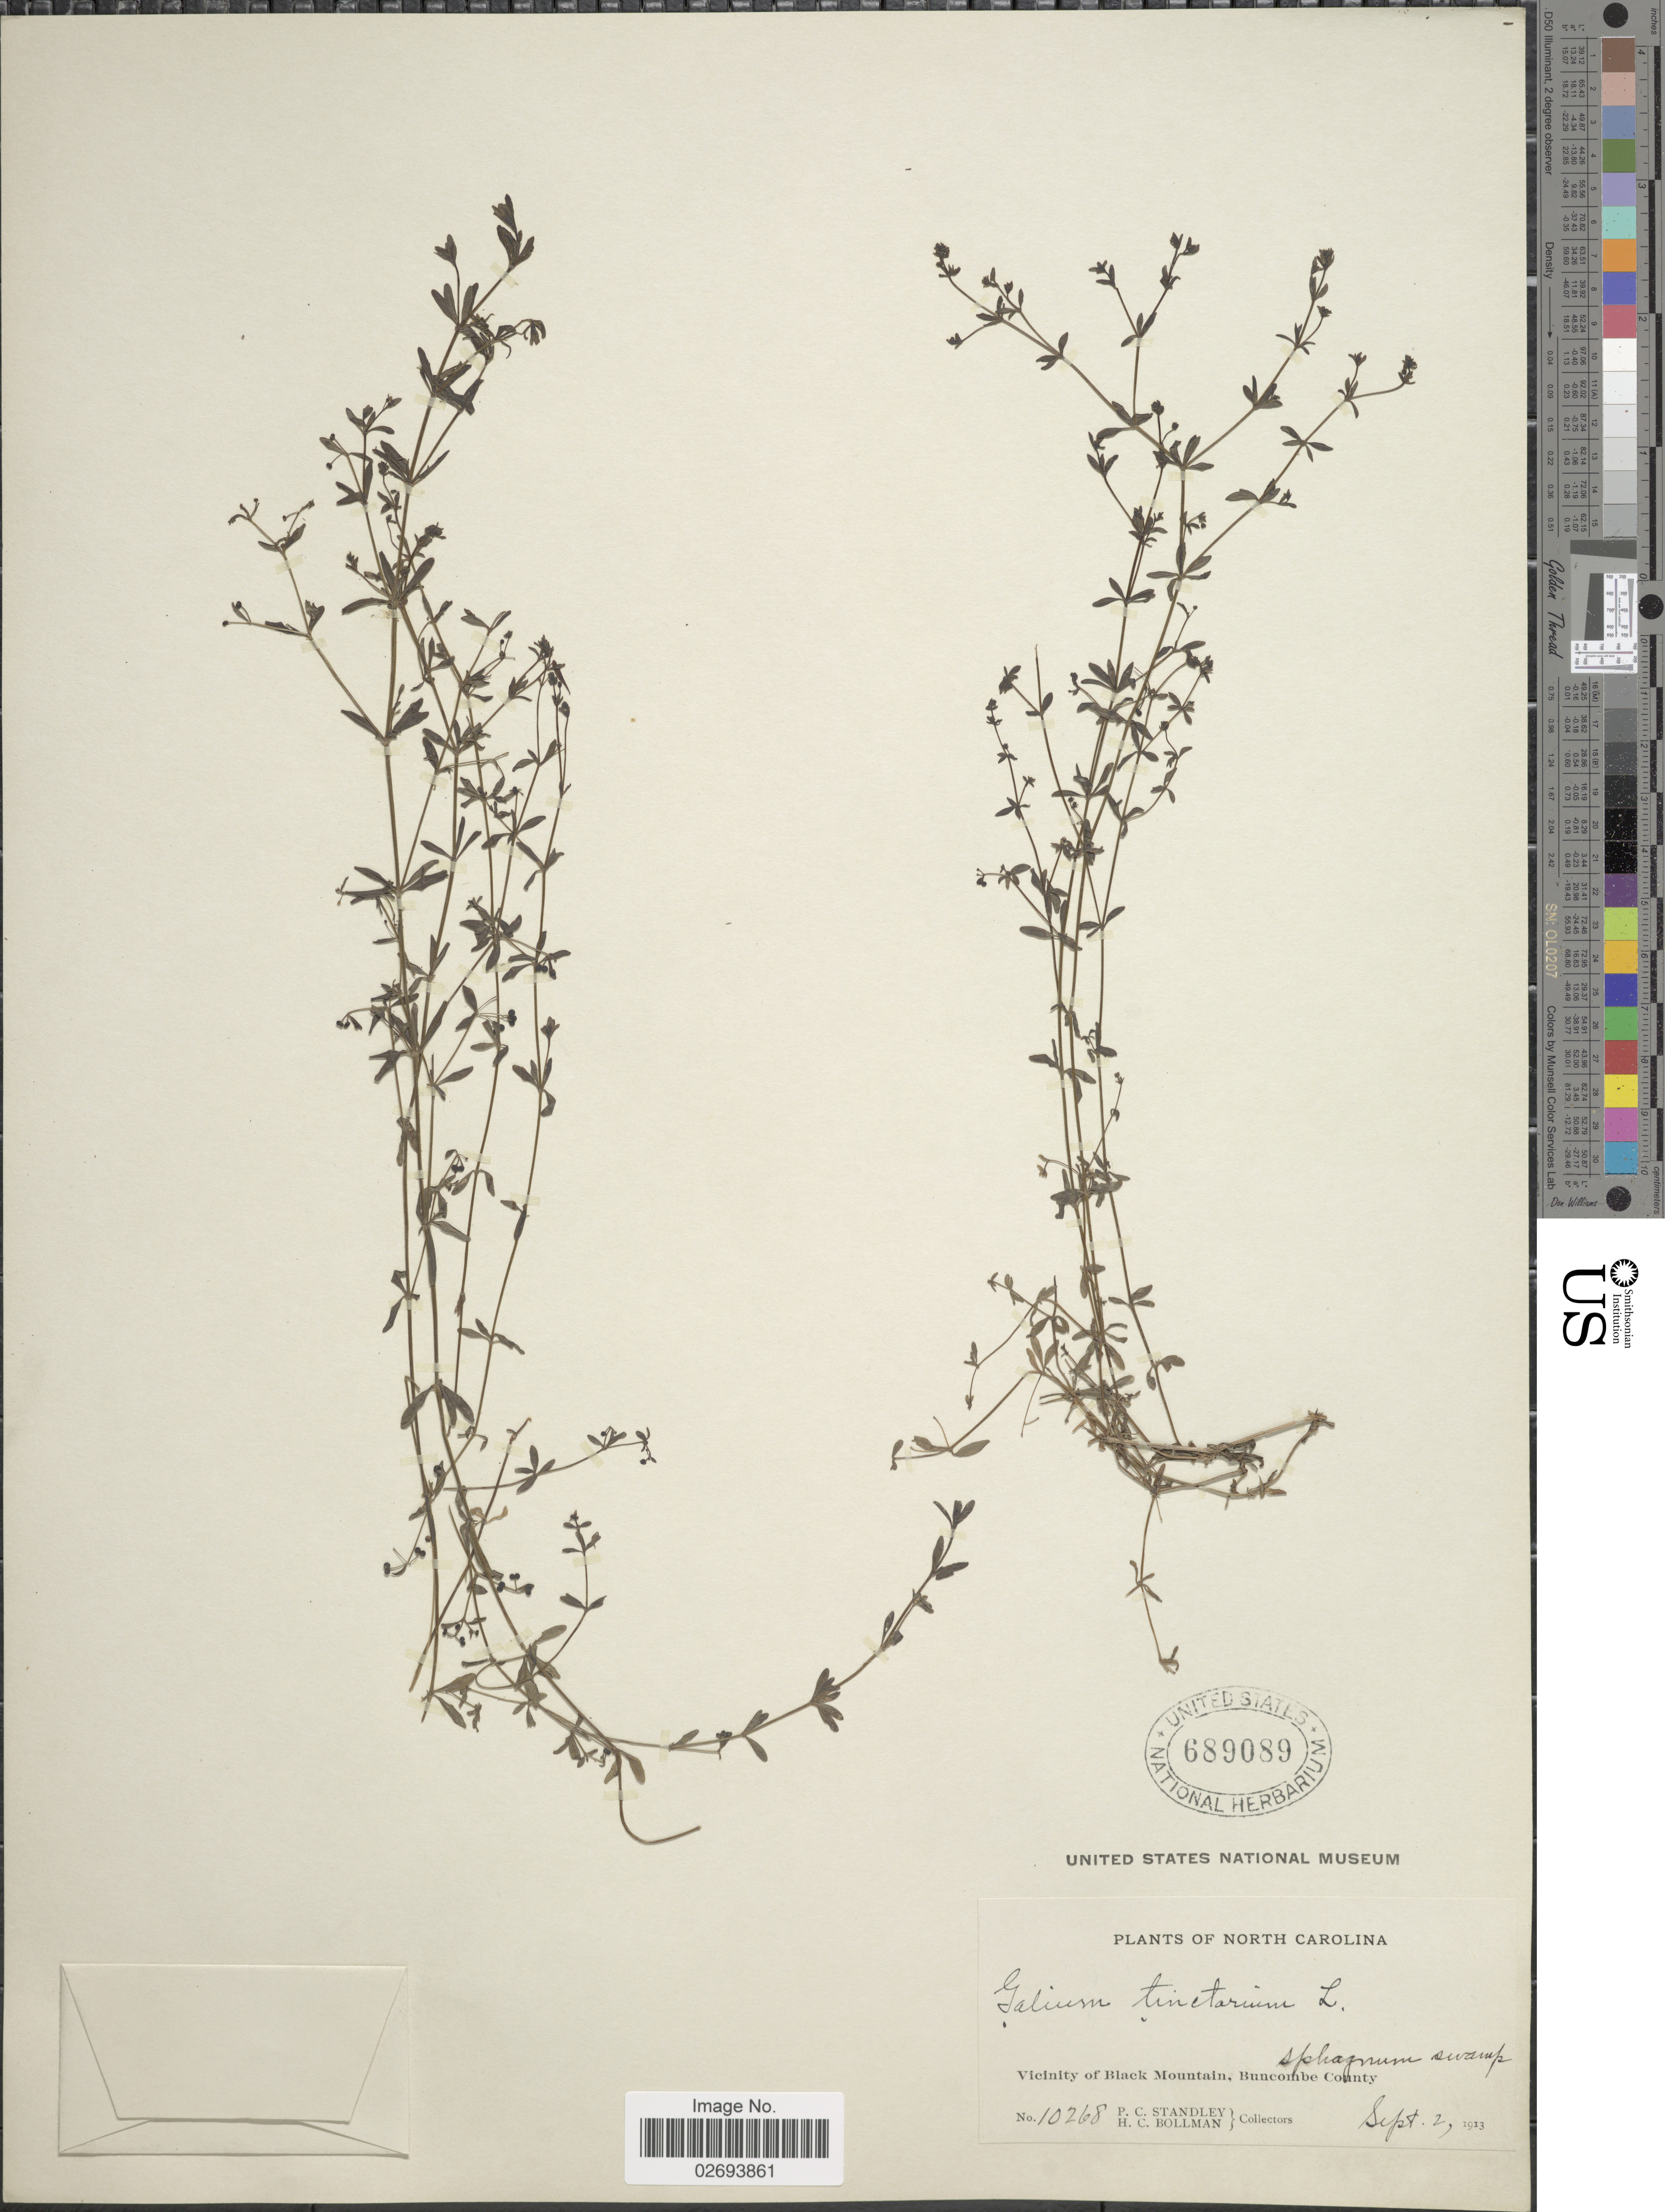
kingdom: Plantae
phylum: Tracheophyta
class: Magnoliopsida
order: Gentianales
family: Rubiaceae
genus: Galium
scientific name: Galium tinctorium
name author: (L.) Scop.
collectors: P. C. Standley & H. C. Bollman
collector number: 10268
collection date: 1913-09-02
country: United States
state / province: North Carolina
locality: Vicinity of Black Mountain, Buncombe County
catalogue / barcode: US 689089